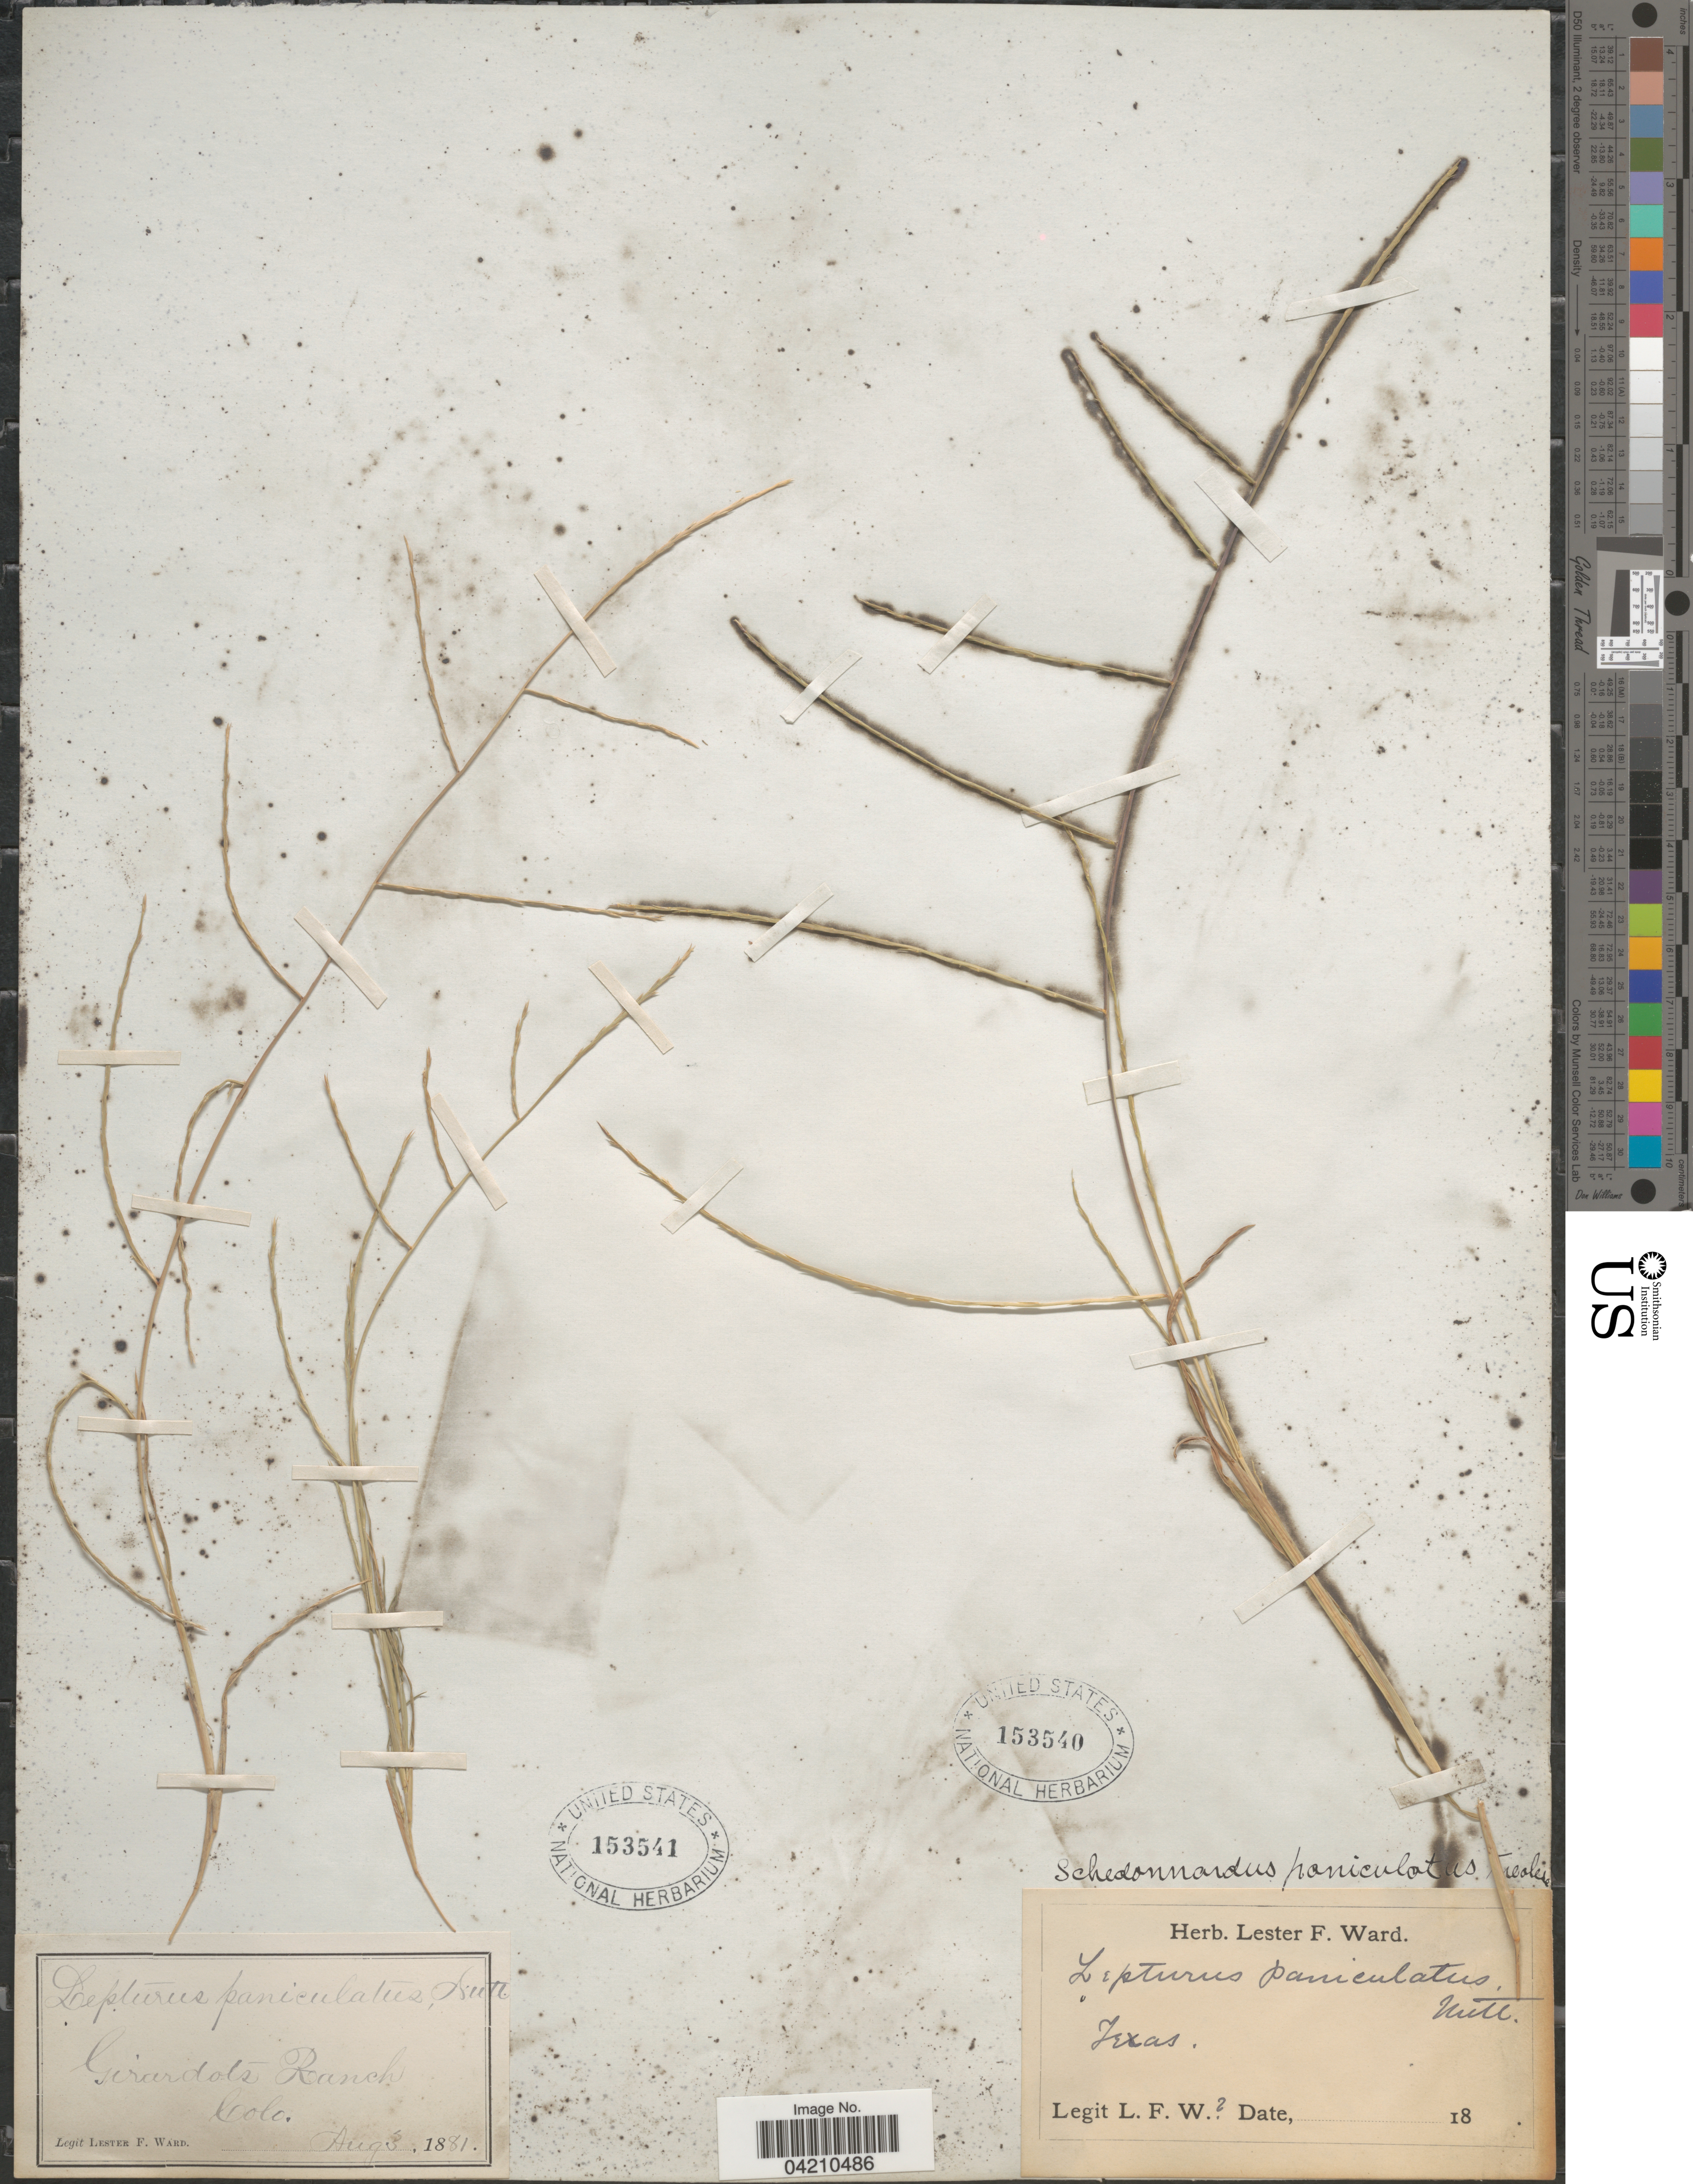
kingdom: Plantae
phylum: Tracheophyta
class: Liliopsida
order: Poales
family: Poaceae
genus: Muhlenbergia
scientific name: Muhlenbergia paniculata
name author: (Nutt.) Columbus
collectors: L. F. Ward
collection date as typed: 18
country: United States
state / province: Texas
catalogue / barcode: US 153540-2